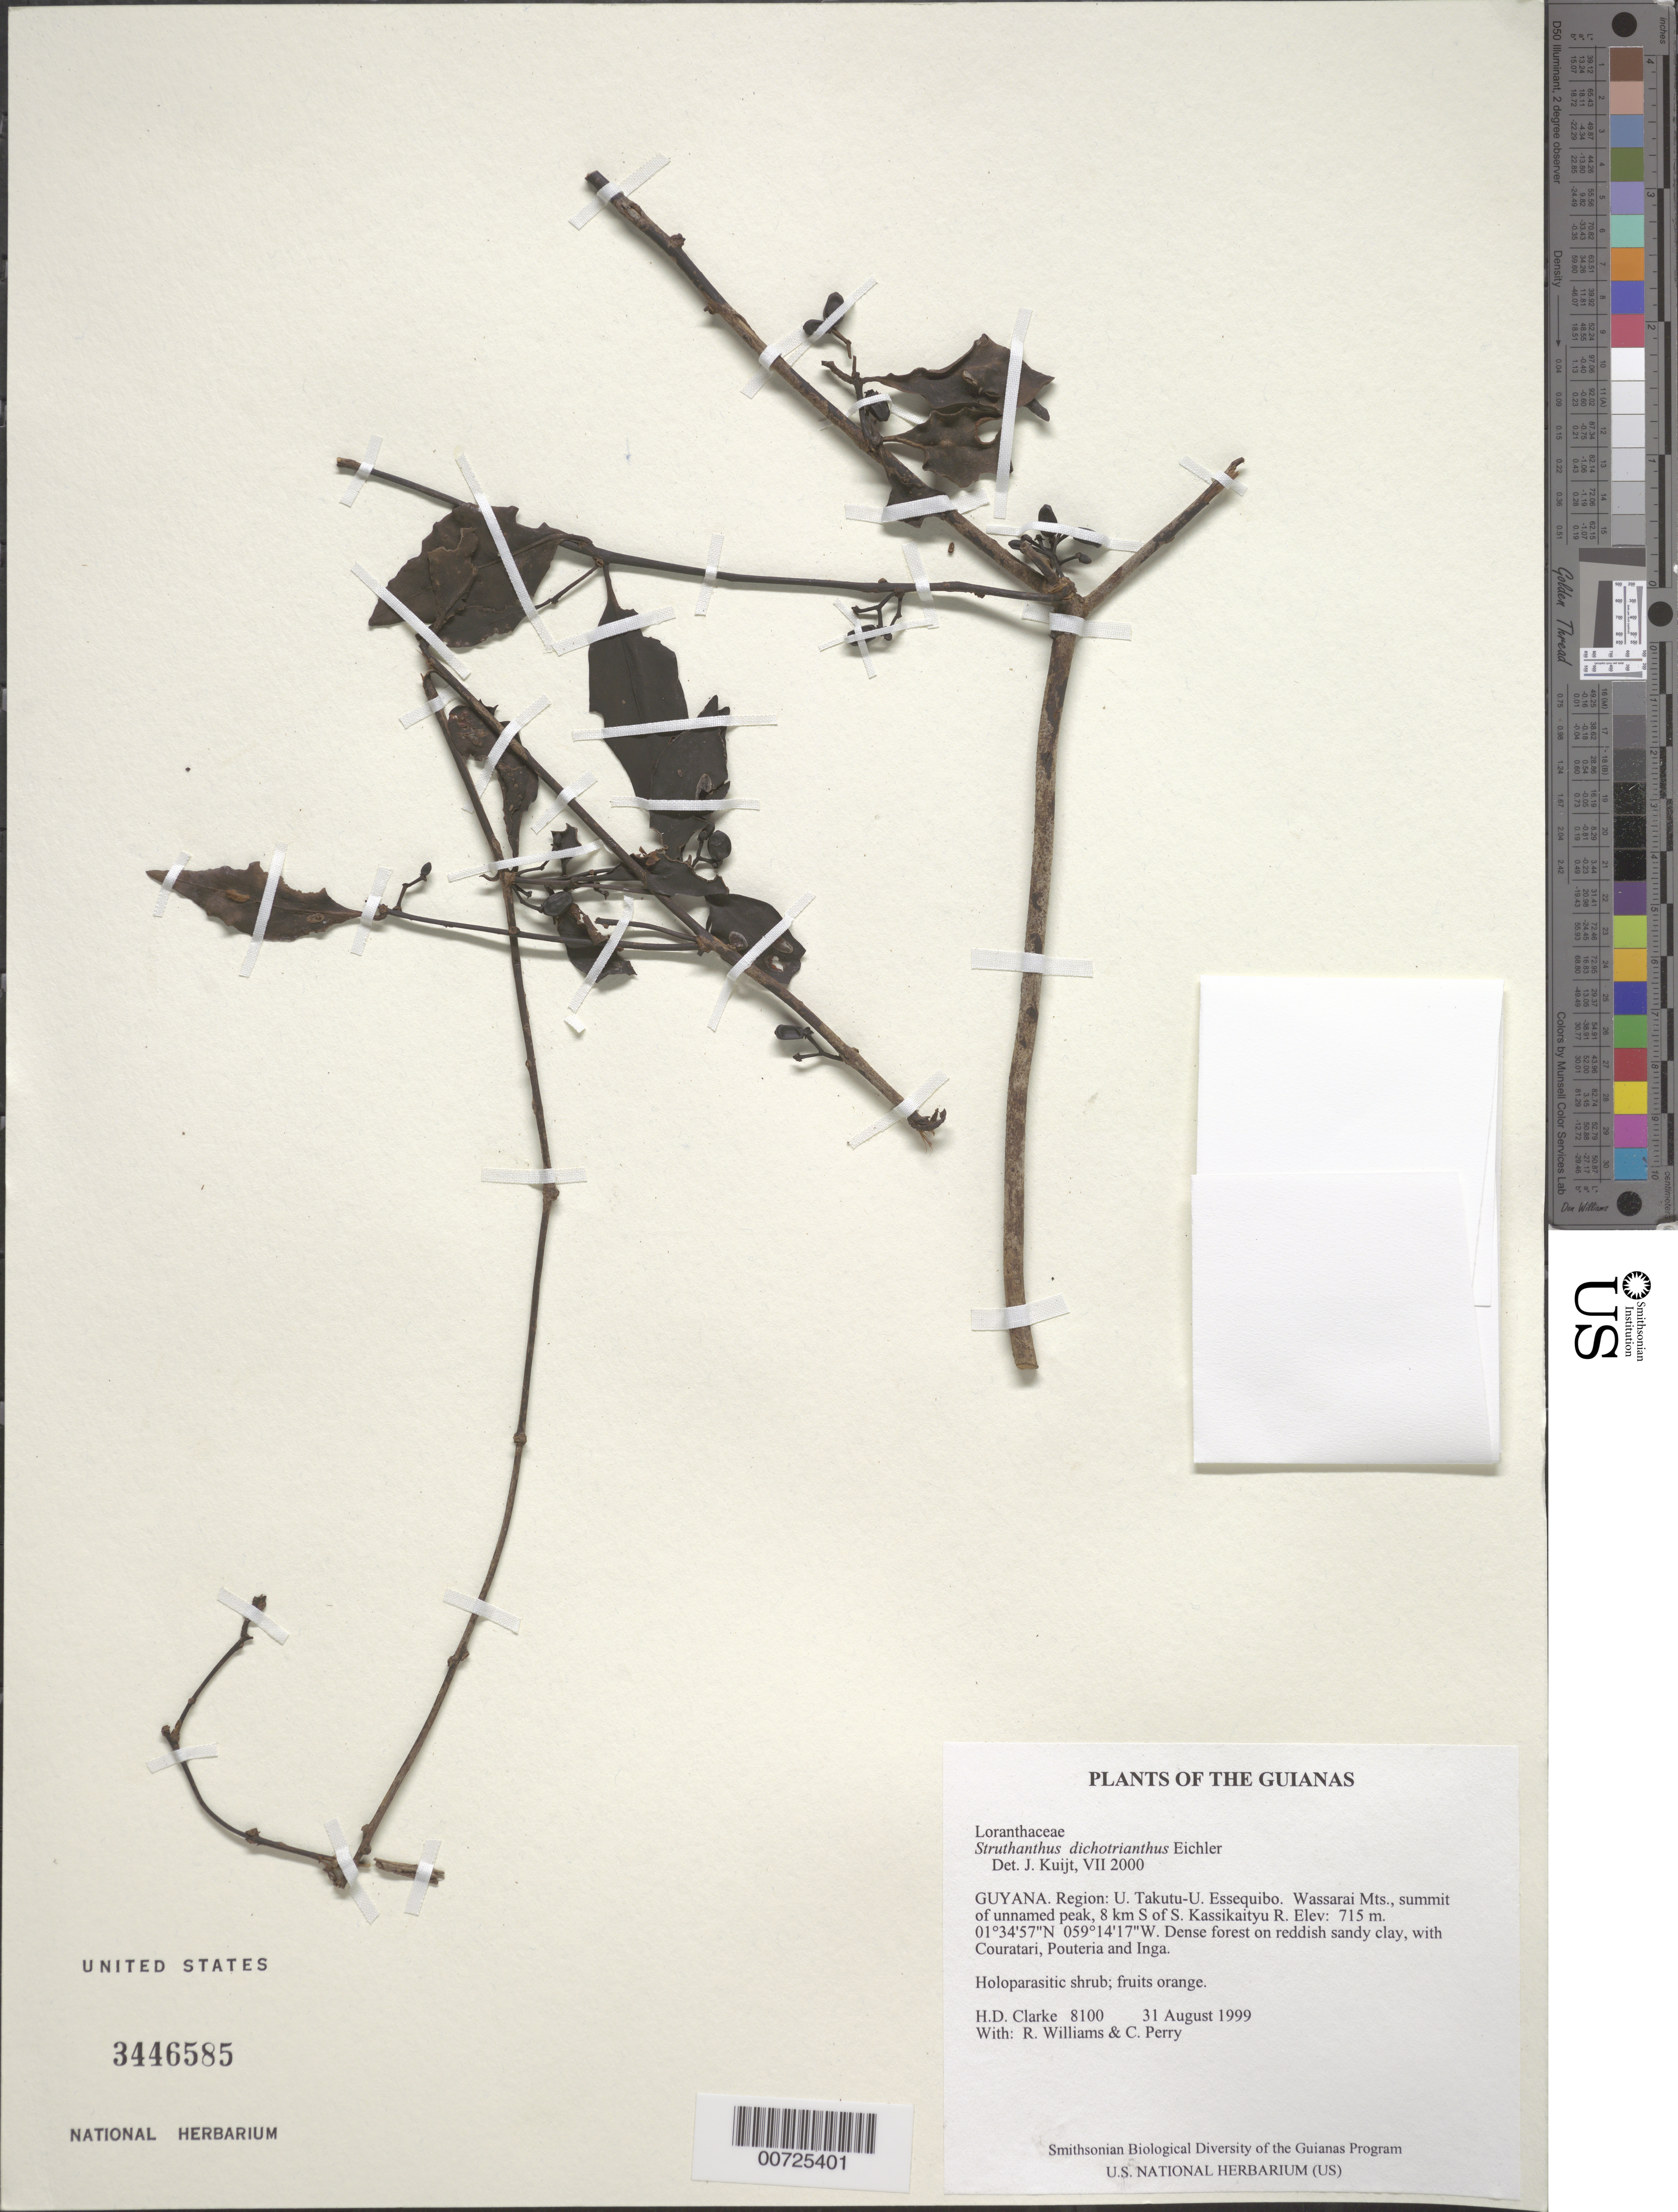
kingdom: Plantae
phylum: Tracheophyta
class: Magnoliopsida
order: Santalales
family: Loranthaceae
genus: Struthanthus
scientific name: Struthanthus dichotrianthus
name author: Eichler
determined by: Kuijt, Job, (CANADA)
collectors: H. D. Clarke, R. Williams & C. Perry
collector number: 8100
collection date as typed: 31 August 1999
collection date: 1999-08-31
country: Guyana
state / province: U. Takutu-U. Essequibo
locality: Wassarai Mts., summit of unnamed peak, 8 km S of S. Kassikaityu R.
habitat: Dense forest on reddish sandy clay, with Couratari, Pouteria and Inga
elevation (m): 715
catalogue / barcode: US 3446585